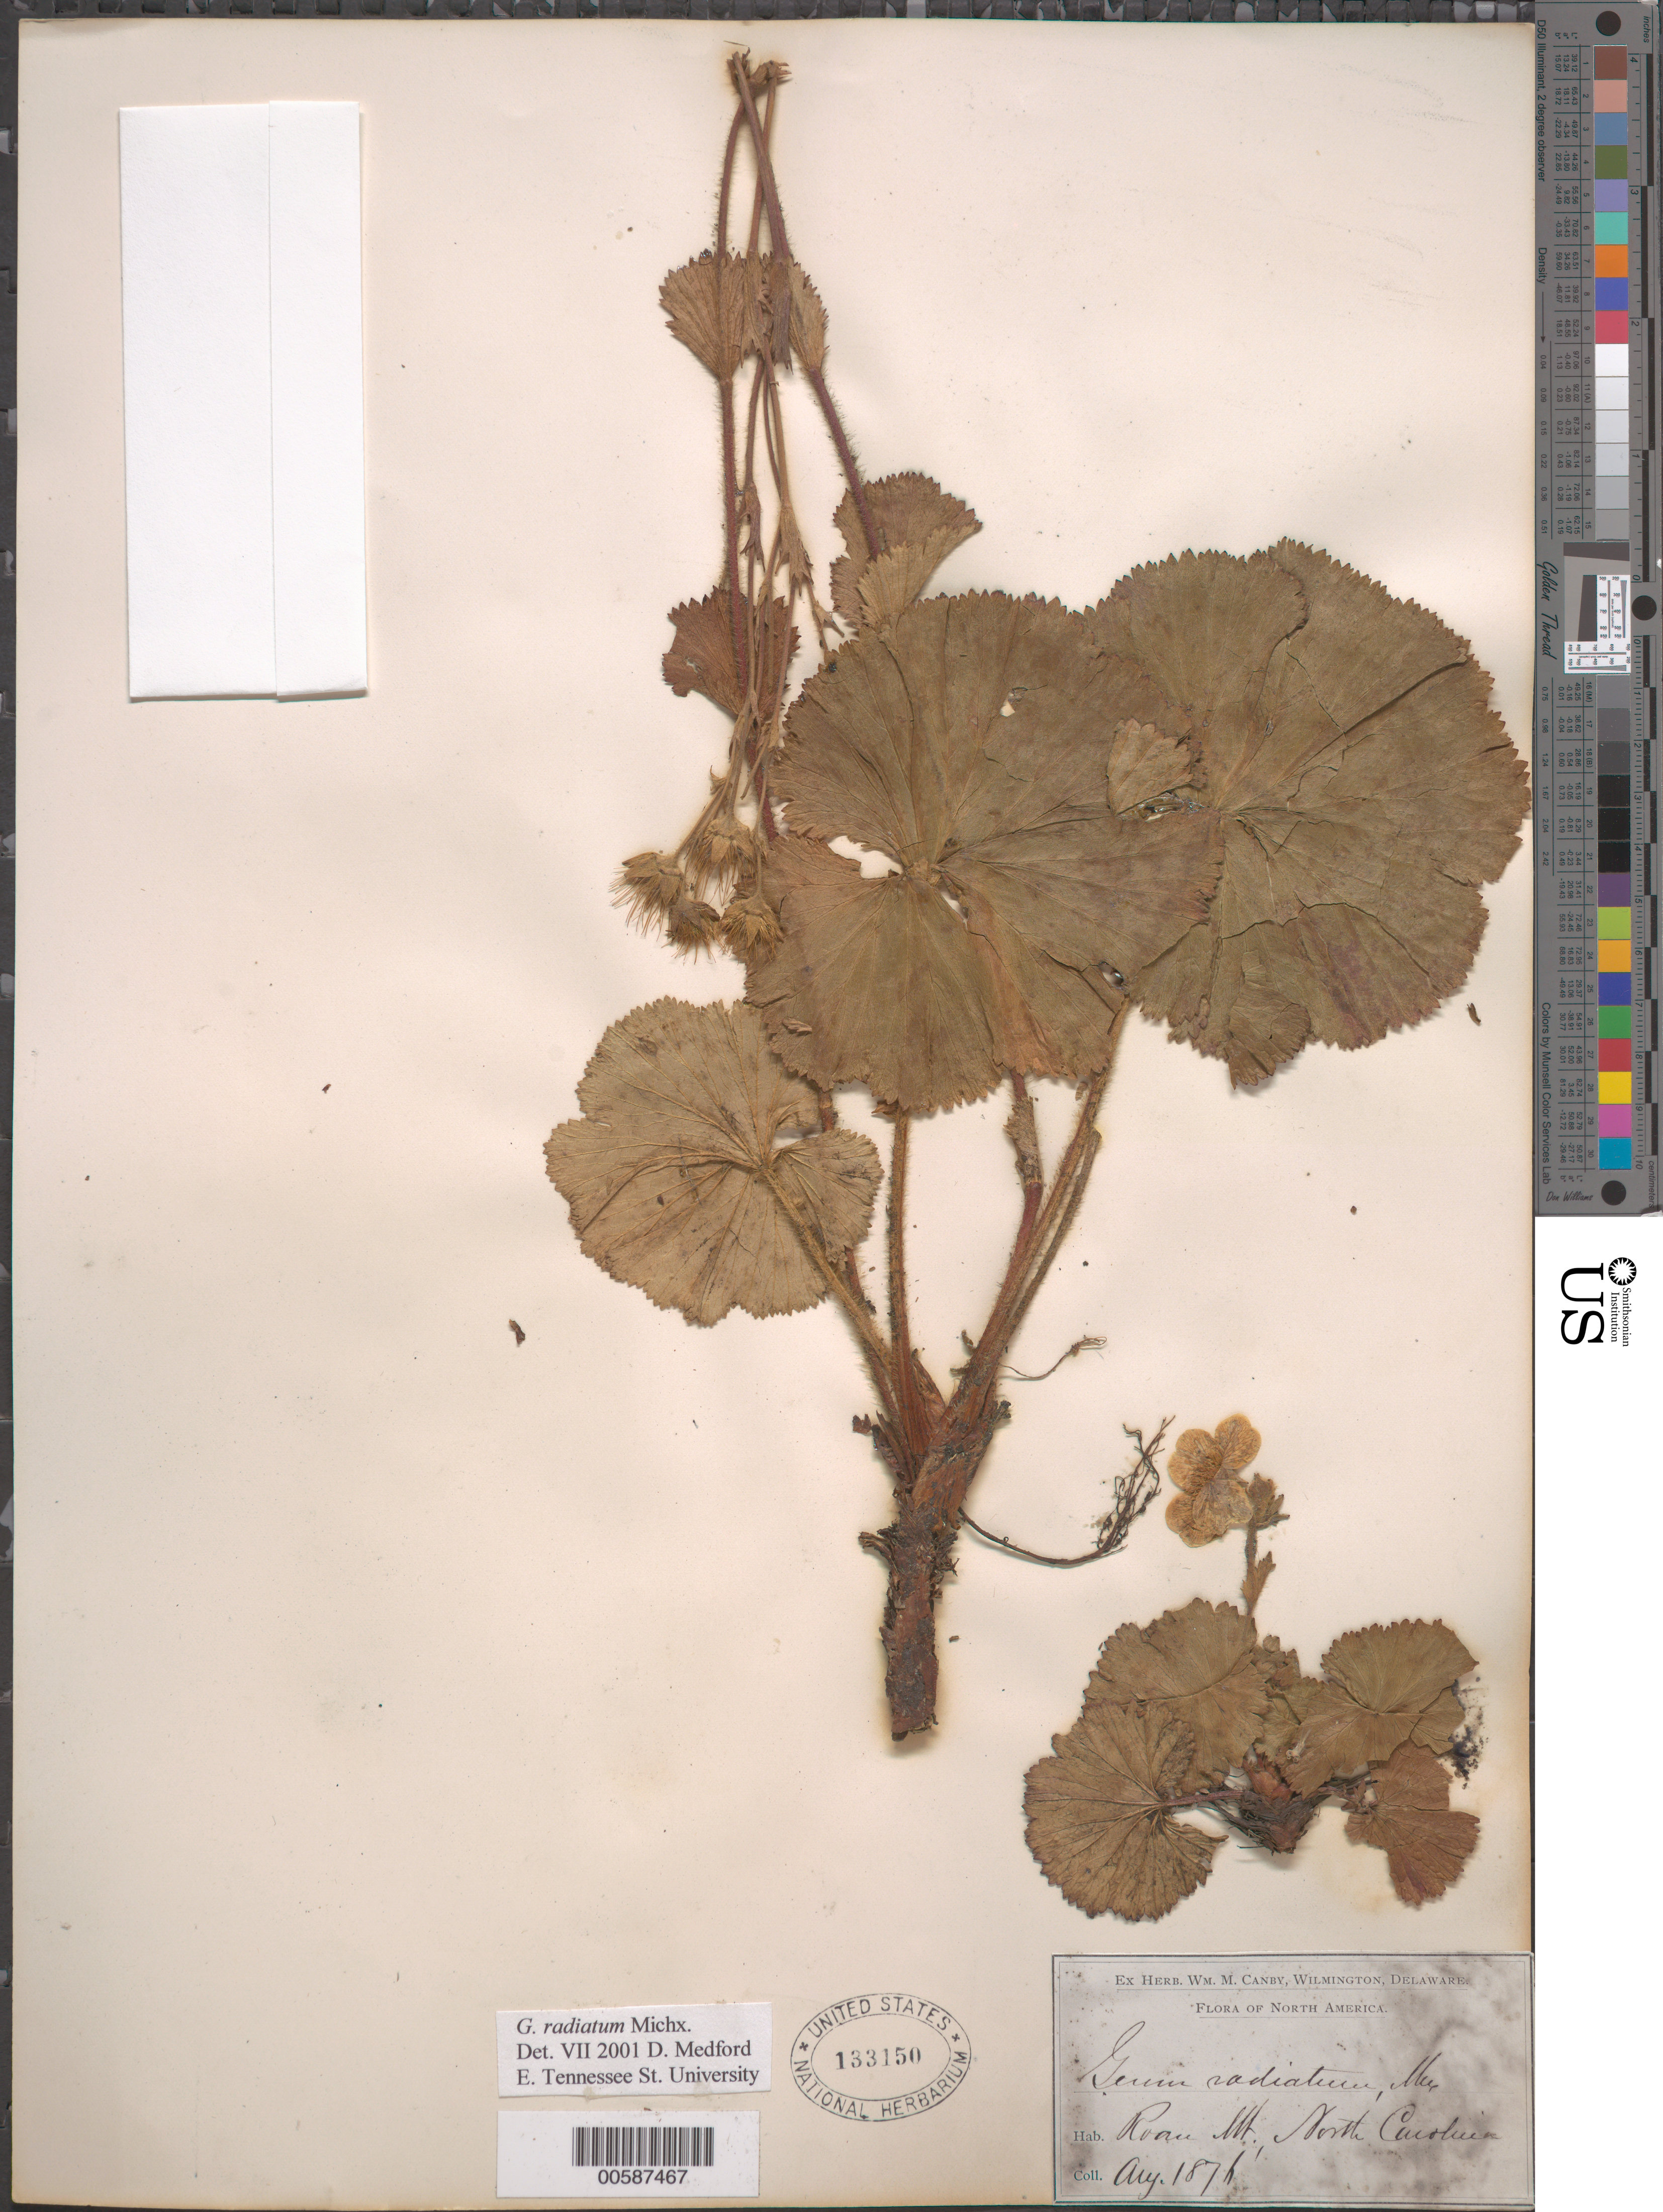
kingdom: Plantae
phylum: Tracheophyta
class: Magnoliopsida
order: Rosales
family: Rosaceae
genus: Geum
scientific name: Geum radiatum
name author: Michx.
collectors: W. M. Canby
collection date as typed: Aug 1876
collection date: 1876-08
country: United States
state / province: North Carolina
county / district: Mitchell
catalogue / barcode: US 133150